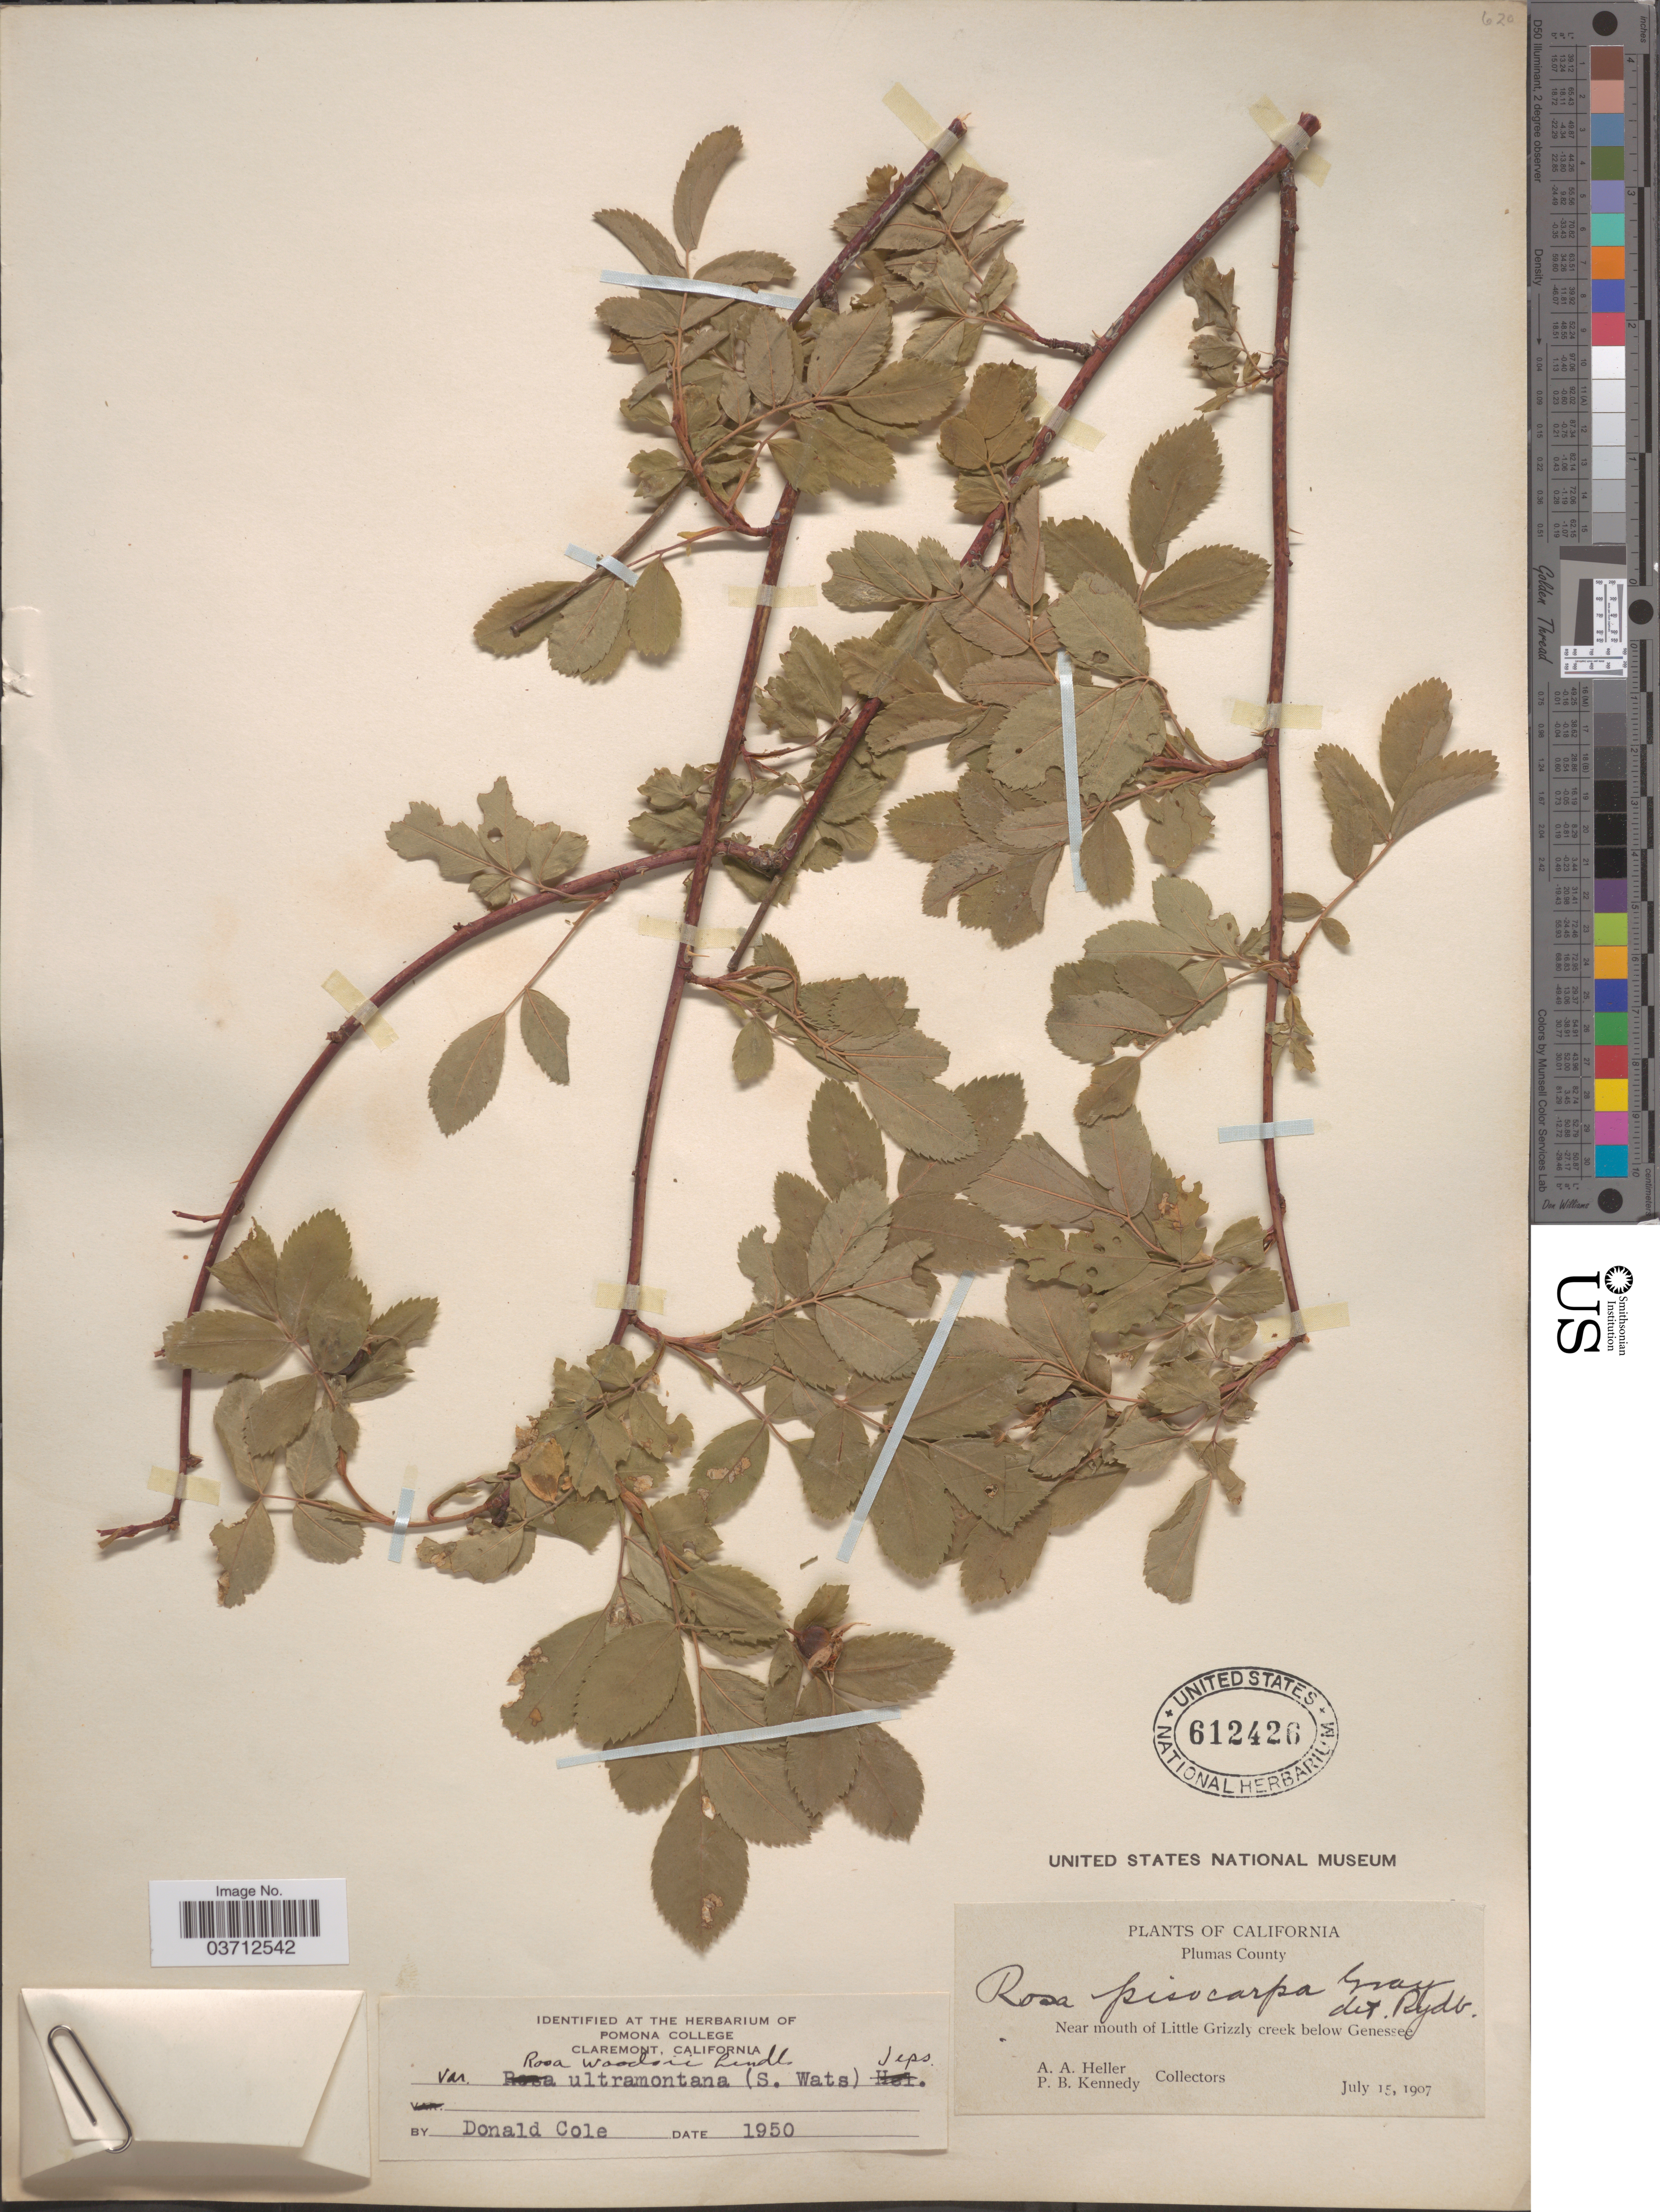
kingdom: Plantae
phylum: Tracheophyta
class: Magnoliopsida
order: Rosales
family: Rosaceae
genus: Rosa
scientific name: Rosa woodsii var. ultramontana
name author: Lindl.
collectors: A. A. Heller & P. B. Kennedy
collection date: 1907-07-15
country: United States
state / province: California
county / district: Plumas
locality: Plumas County. Near mouth of Little Grizzly creek below Genessee.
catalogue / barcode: US 612426